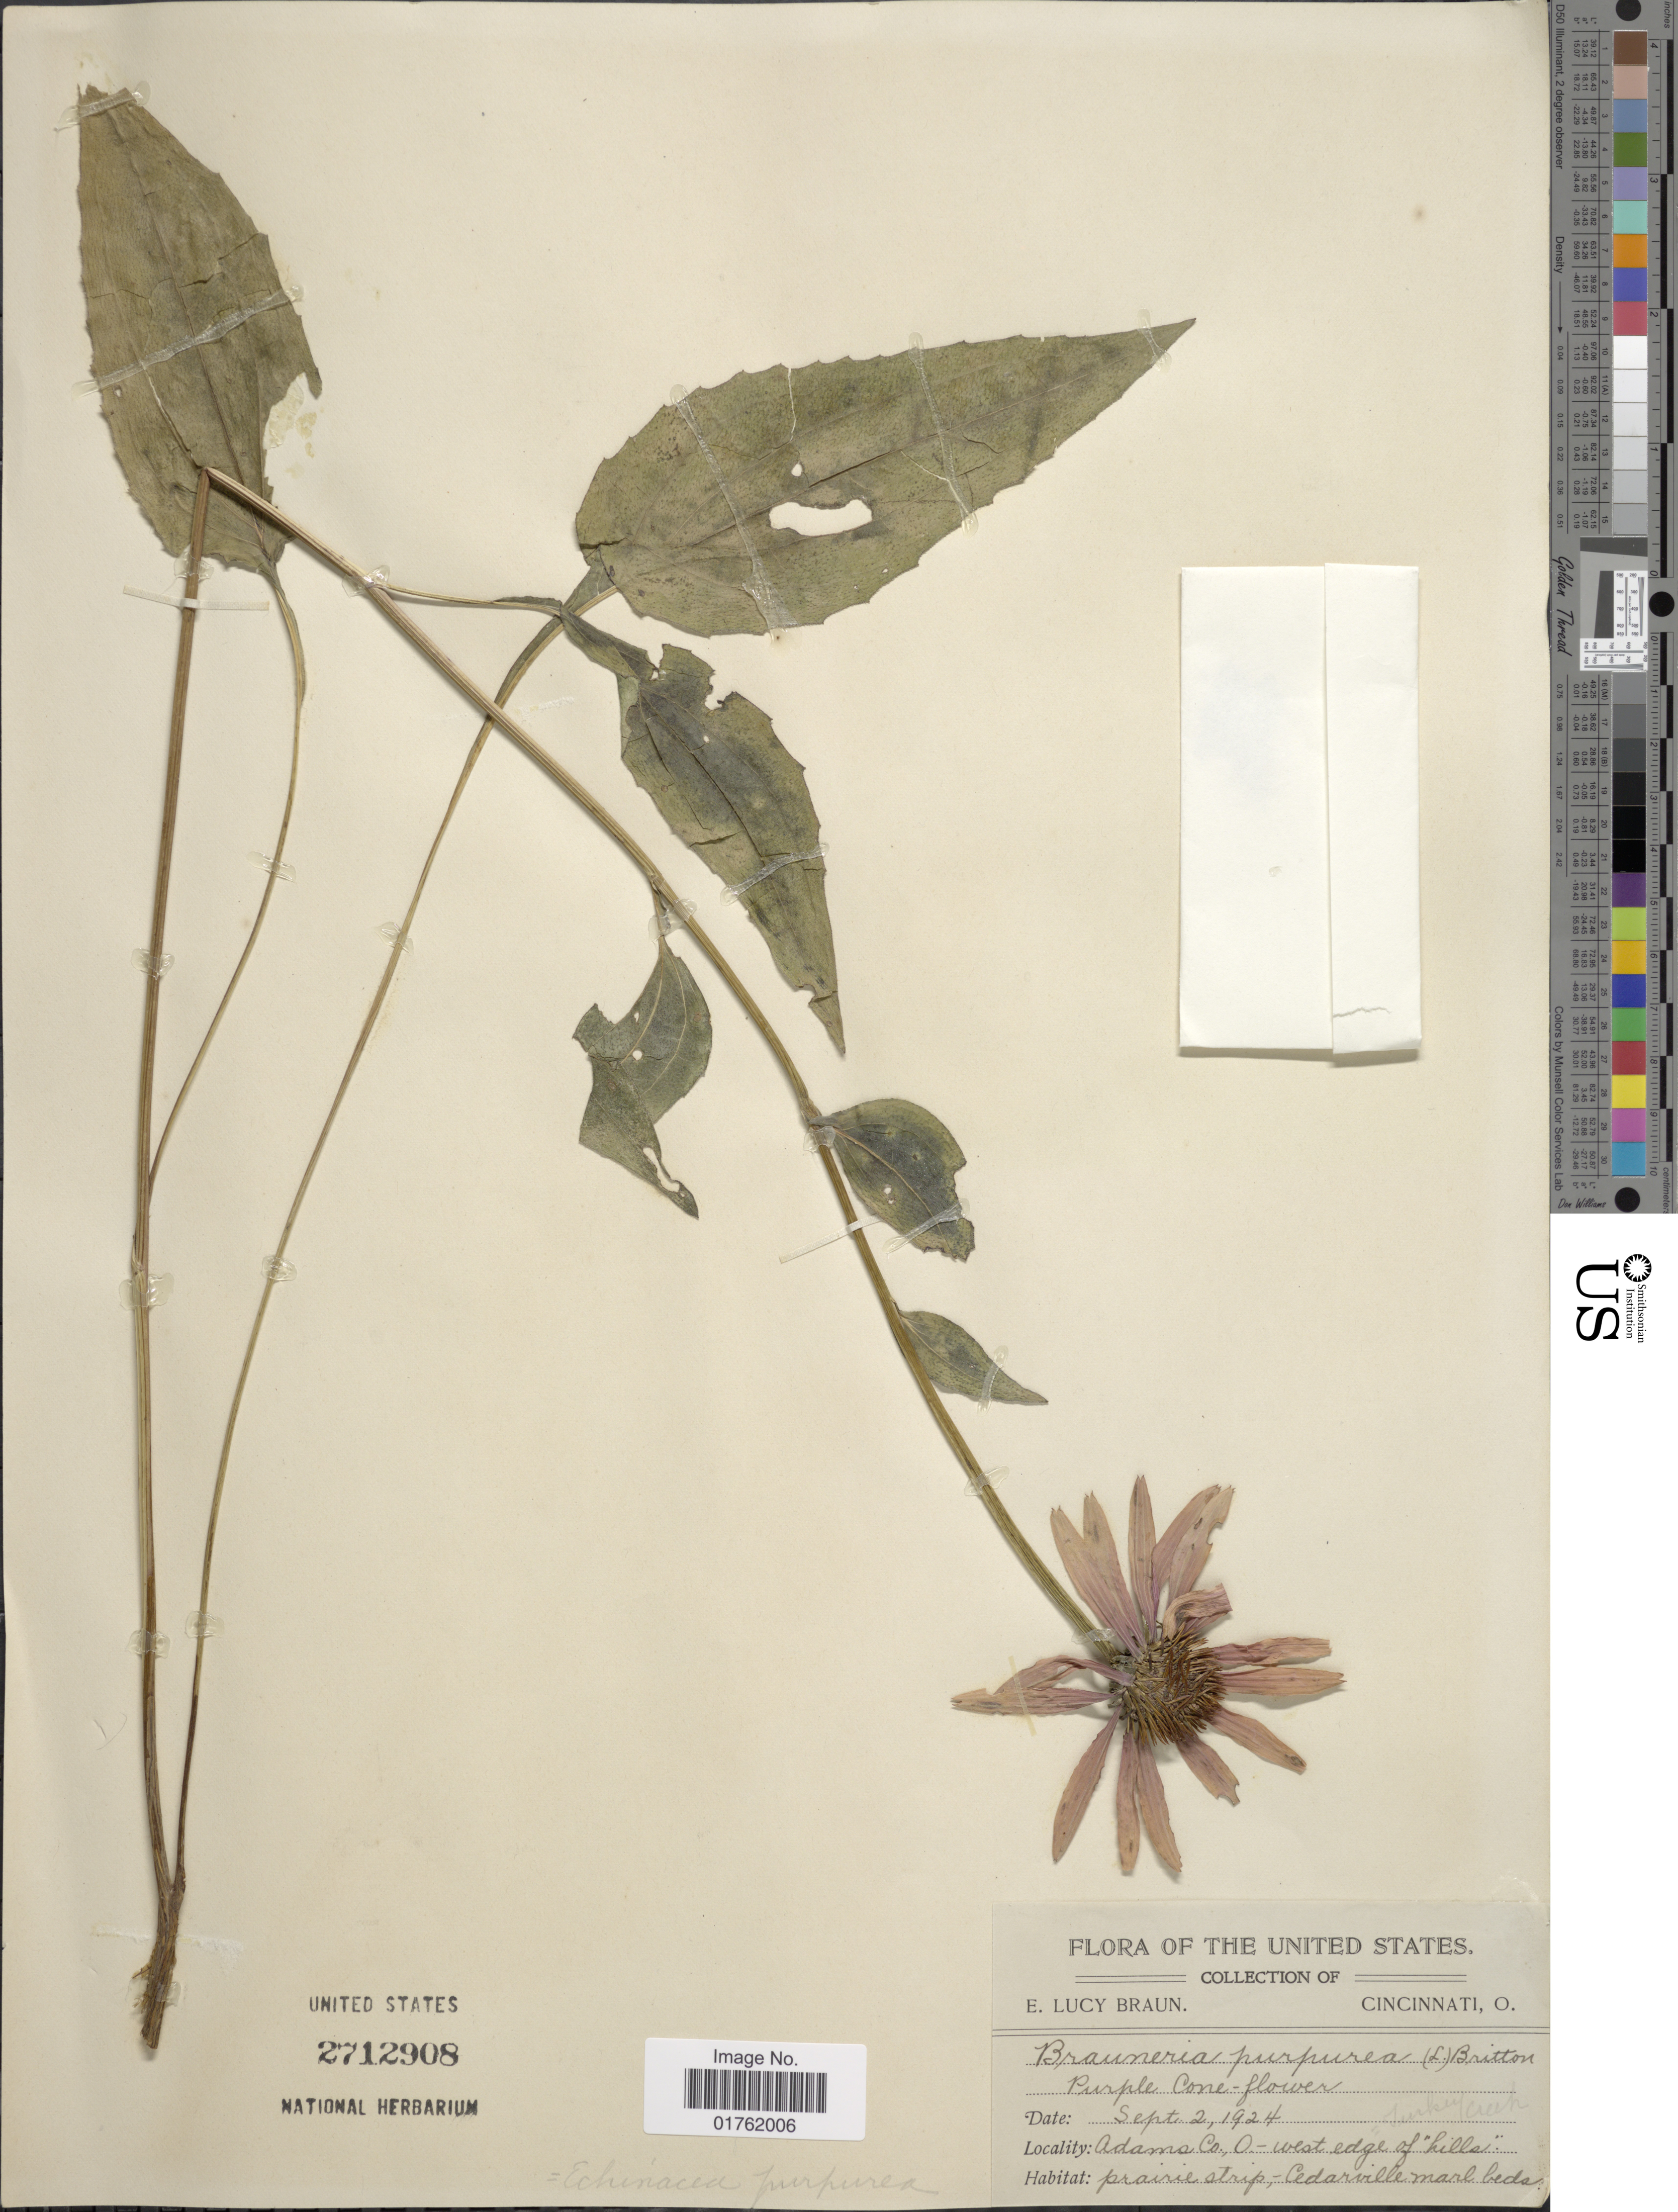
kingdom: Plantae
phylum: Tracheophyta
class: Magnoliopsida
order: Asterales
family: Asteraceae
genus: Echinacea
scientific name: Echinacea purpurea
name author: (L.) Moench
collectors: E. L. Braun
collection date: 1924-09-02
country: United States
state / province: Ohio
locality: Adams Co., O. - west edge of 'hills' prairie strip,- cedarville marl beds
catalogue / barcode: US 2712908